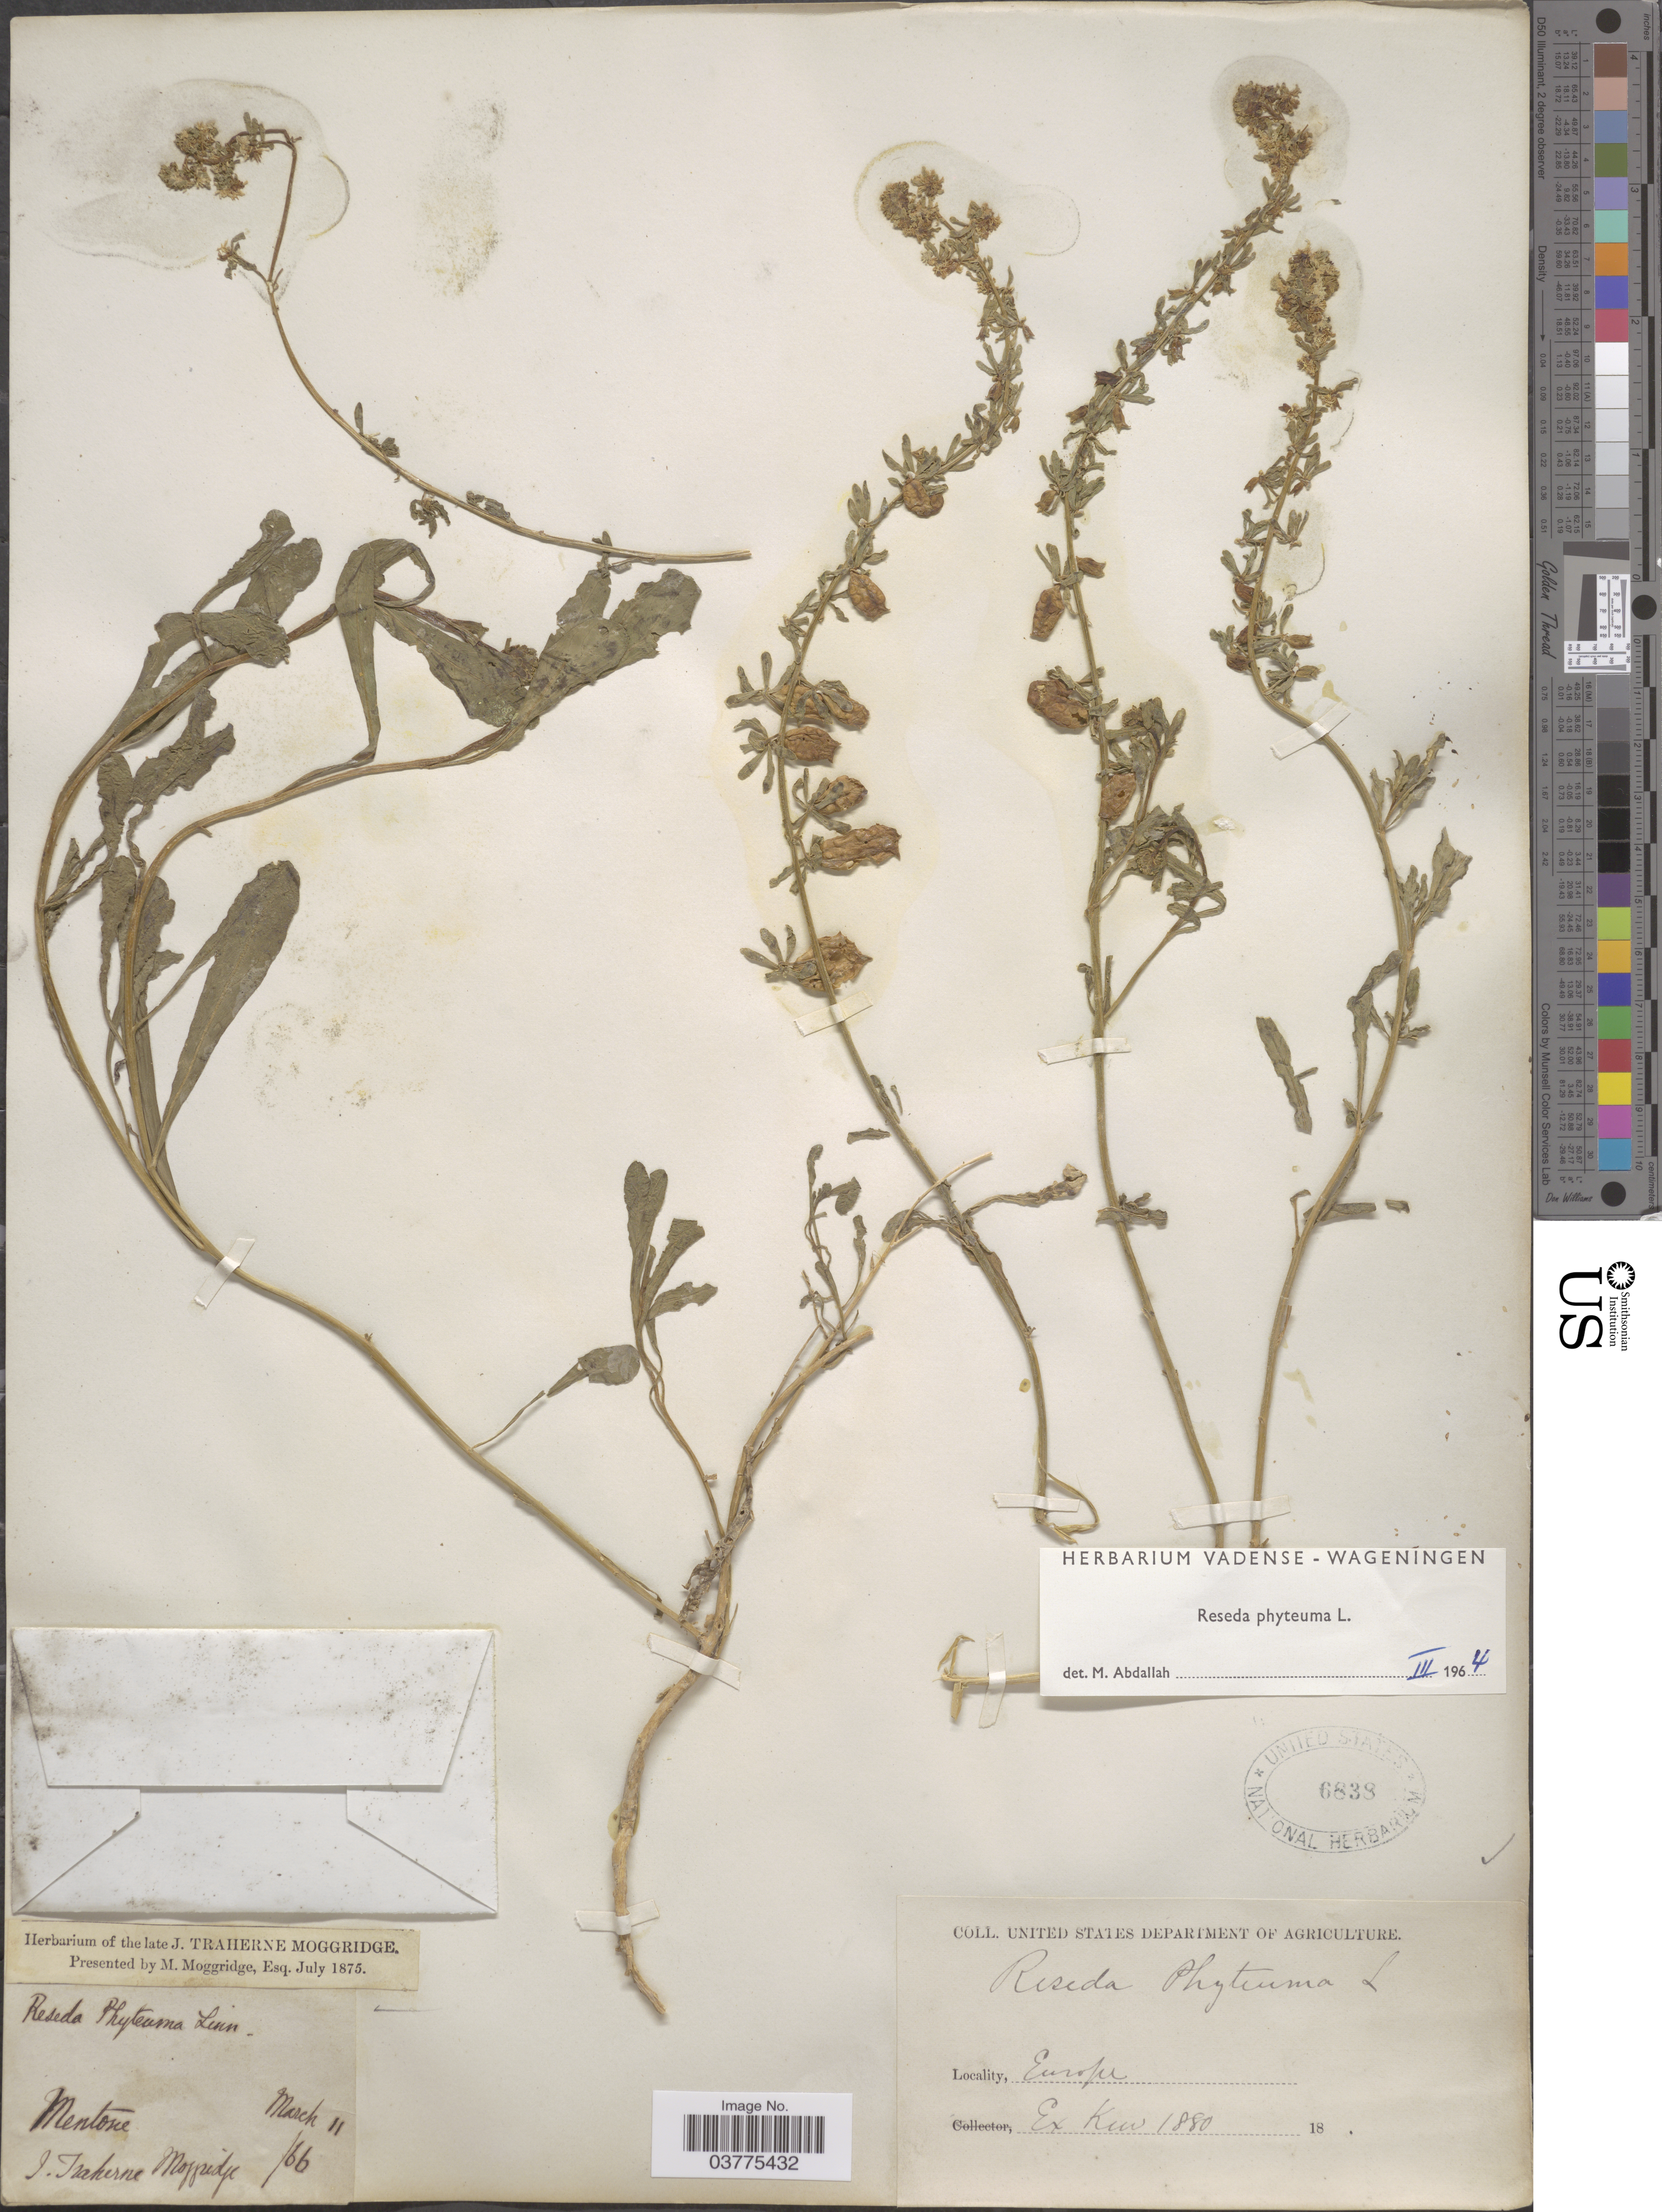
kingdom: Plantae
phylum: Tracheophyta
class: Magnoliopsida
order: Brassicales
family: Resedaceae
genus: Reseda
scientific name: Reseda phyteuma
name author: L.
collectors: J. T. Moggridge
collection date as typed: Transcribed d/m/y: 11/3/66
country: France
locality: Mentone. Europe.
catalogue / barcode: US 6838